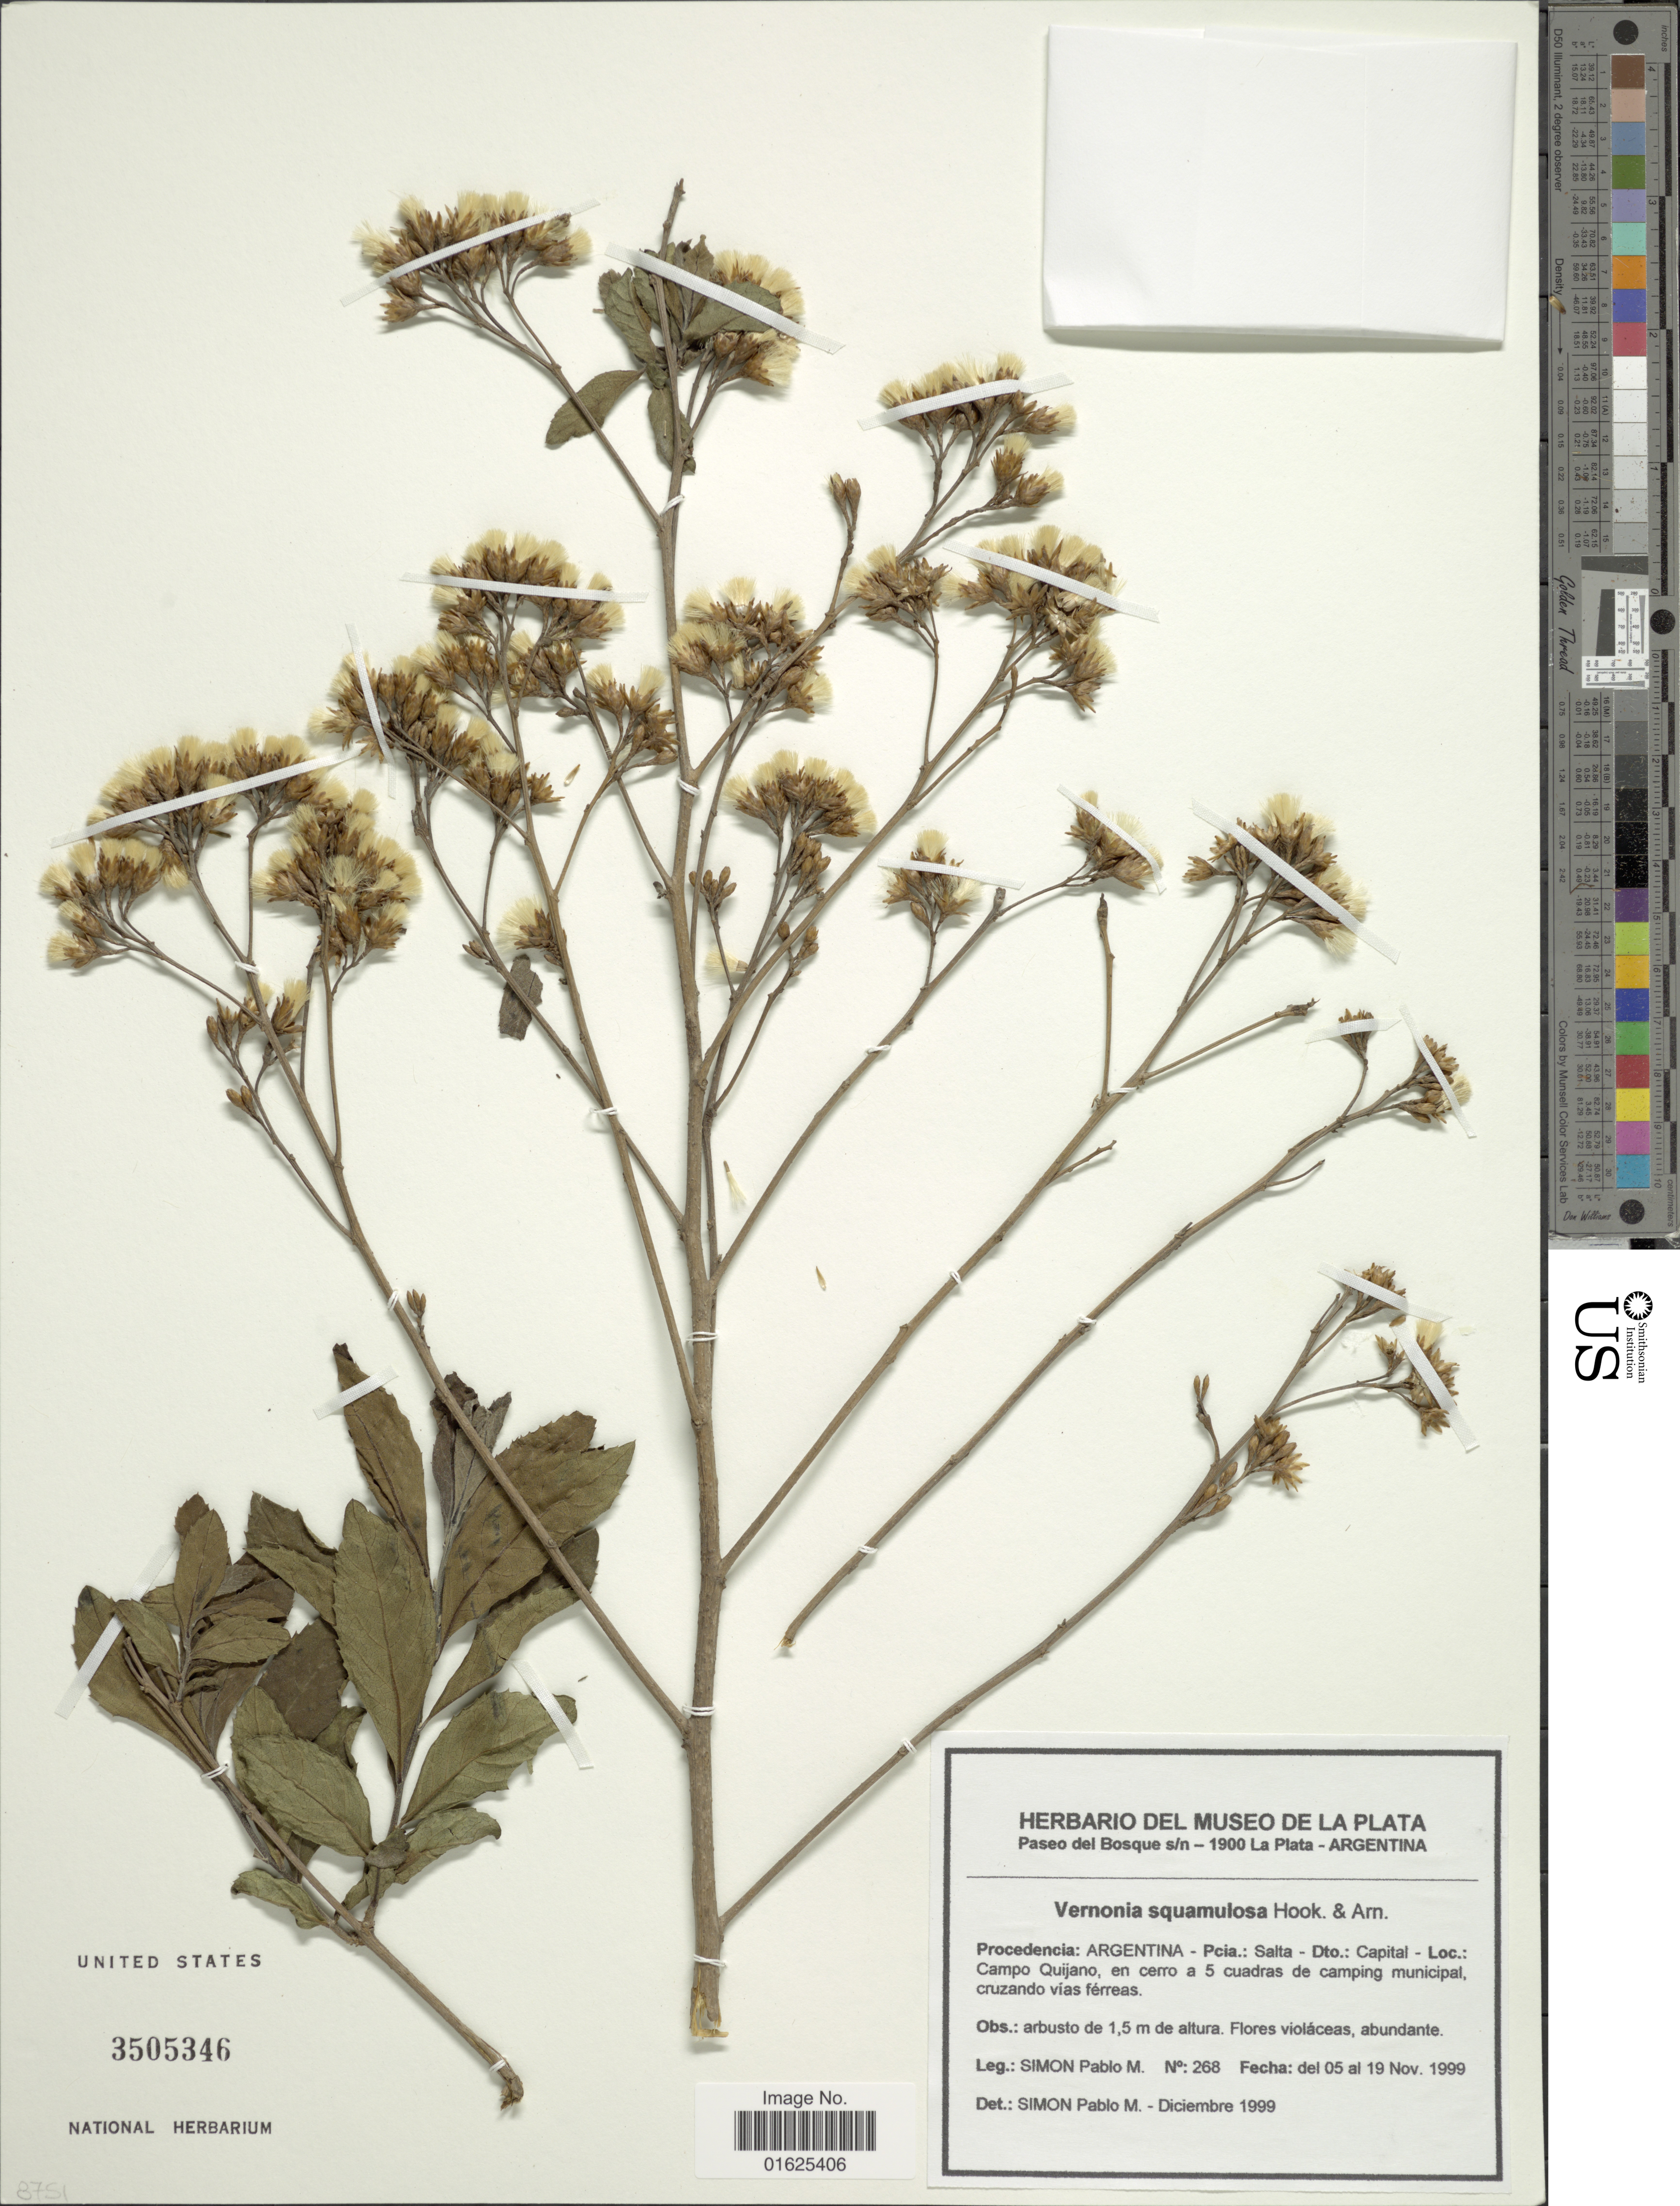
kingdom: Plantae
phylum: Tracheophyta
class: Magnoliopsida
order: Asterales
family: Asteraceae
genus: Vernonanthura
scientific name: Vernonanthura squamulosa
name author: (Hook. & Arn.) H. Rob.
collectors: P. M. Simón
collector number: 268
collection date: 1999-11-05/1999-11-19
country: Argentina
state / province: Salta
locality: Dto Capital, Campo Quijano, en cerro a 5 cuadras de camping municipal, cruzando vias férreas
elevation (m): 1.5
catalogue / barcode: US 3505346